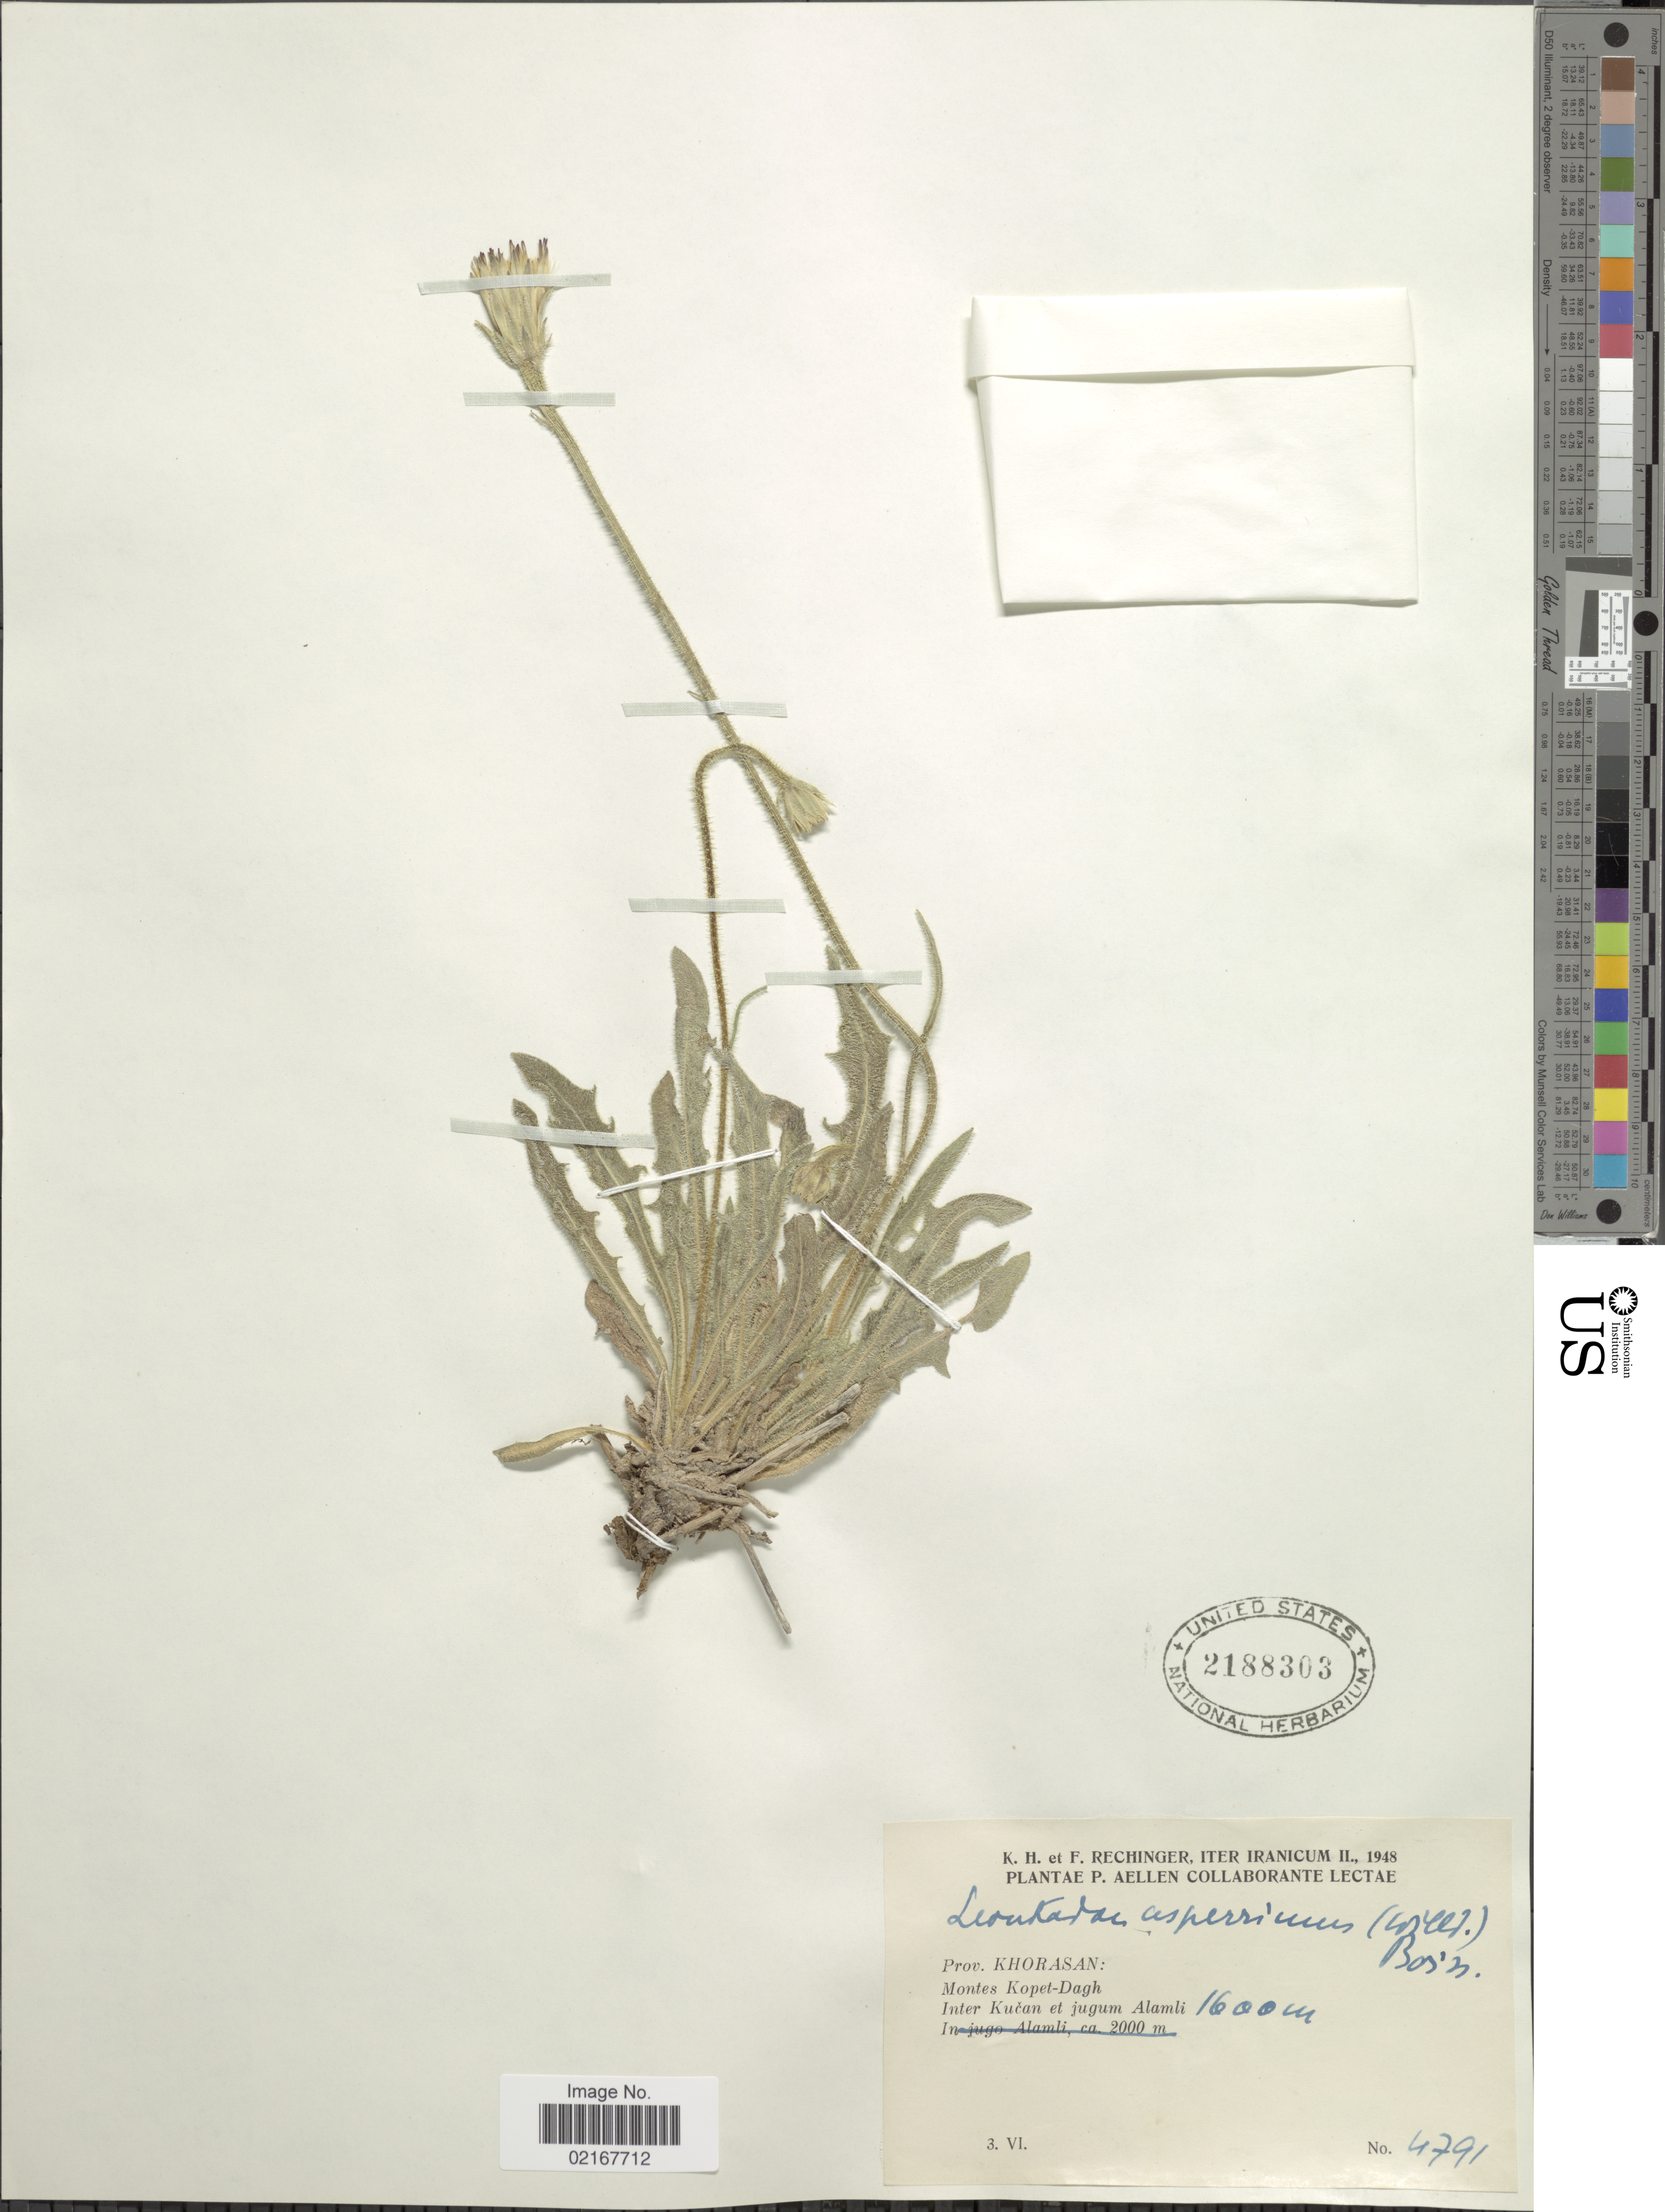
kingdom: Plantae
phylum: Tracheophyta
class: Magnoliopsida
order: Asterales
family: Asteraceae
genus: Leontodon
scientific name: Leontodon asperrimus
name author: (Willd.) Endl.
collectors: K. H. Rechinger & F. Rechinger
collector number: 4791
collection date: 1948-06-03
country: Iran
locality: Prov. Khorasan, Montes Kopet-Dagh, inter Kucan et jugum Alamli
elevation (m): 1600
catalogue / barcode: US 2188303